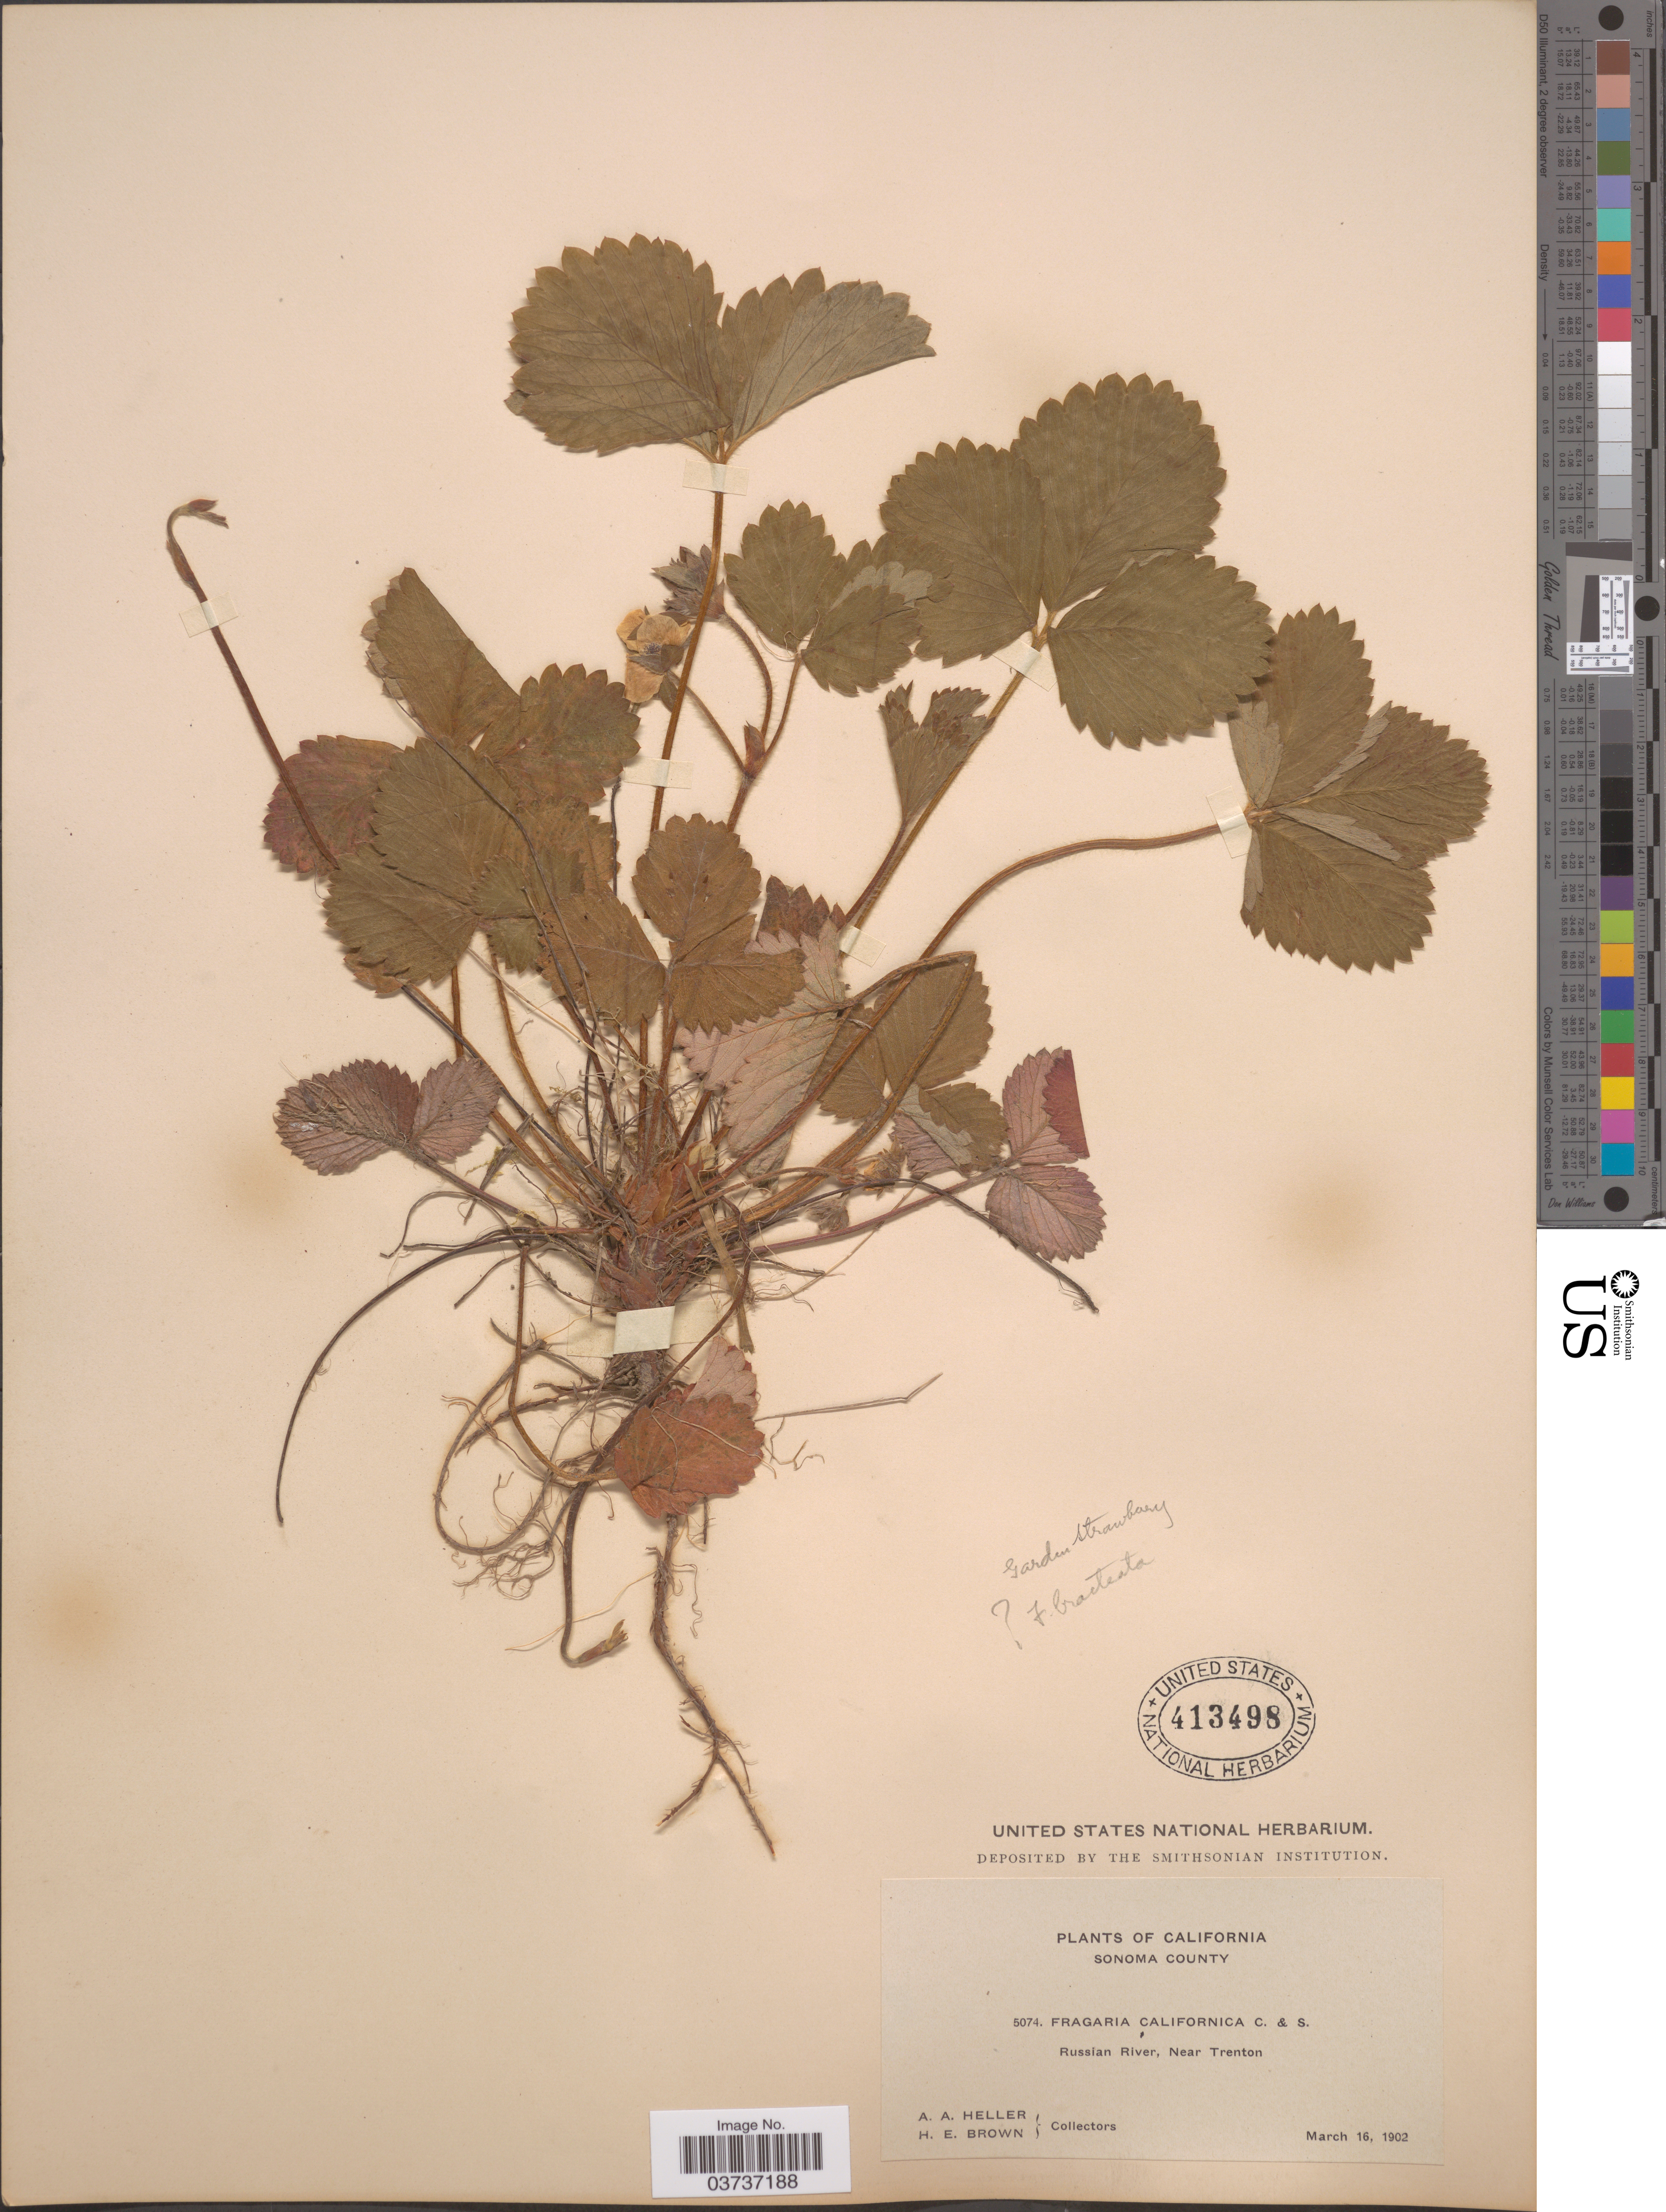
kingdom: Plantae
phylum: Tracheophyta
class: Magnoliopsida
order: Rosales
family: Rosaceae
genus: Fragaria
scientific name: Fragaria californica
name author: Cham. & Schltdl.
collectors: A. A. Heller & H. E. Brown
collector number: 5074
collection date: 1902-03-16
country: United States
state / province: California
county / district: Sonoma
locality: Sonoma County. Russian River, Near Trenton.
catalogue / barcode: US 413498